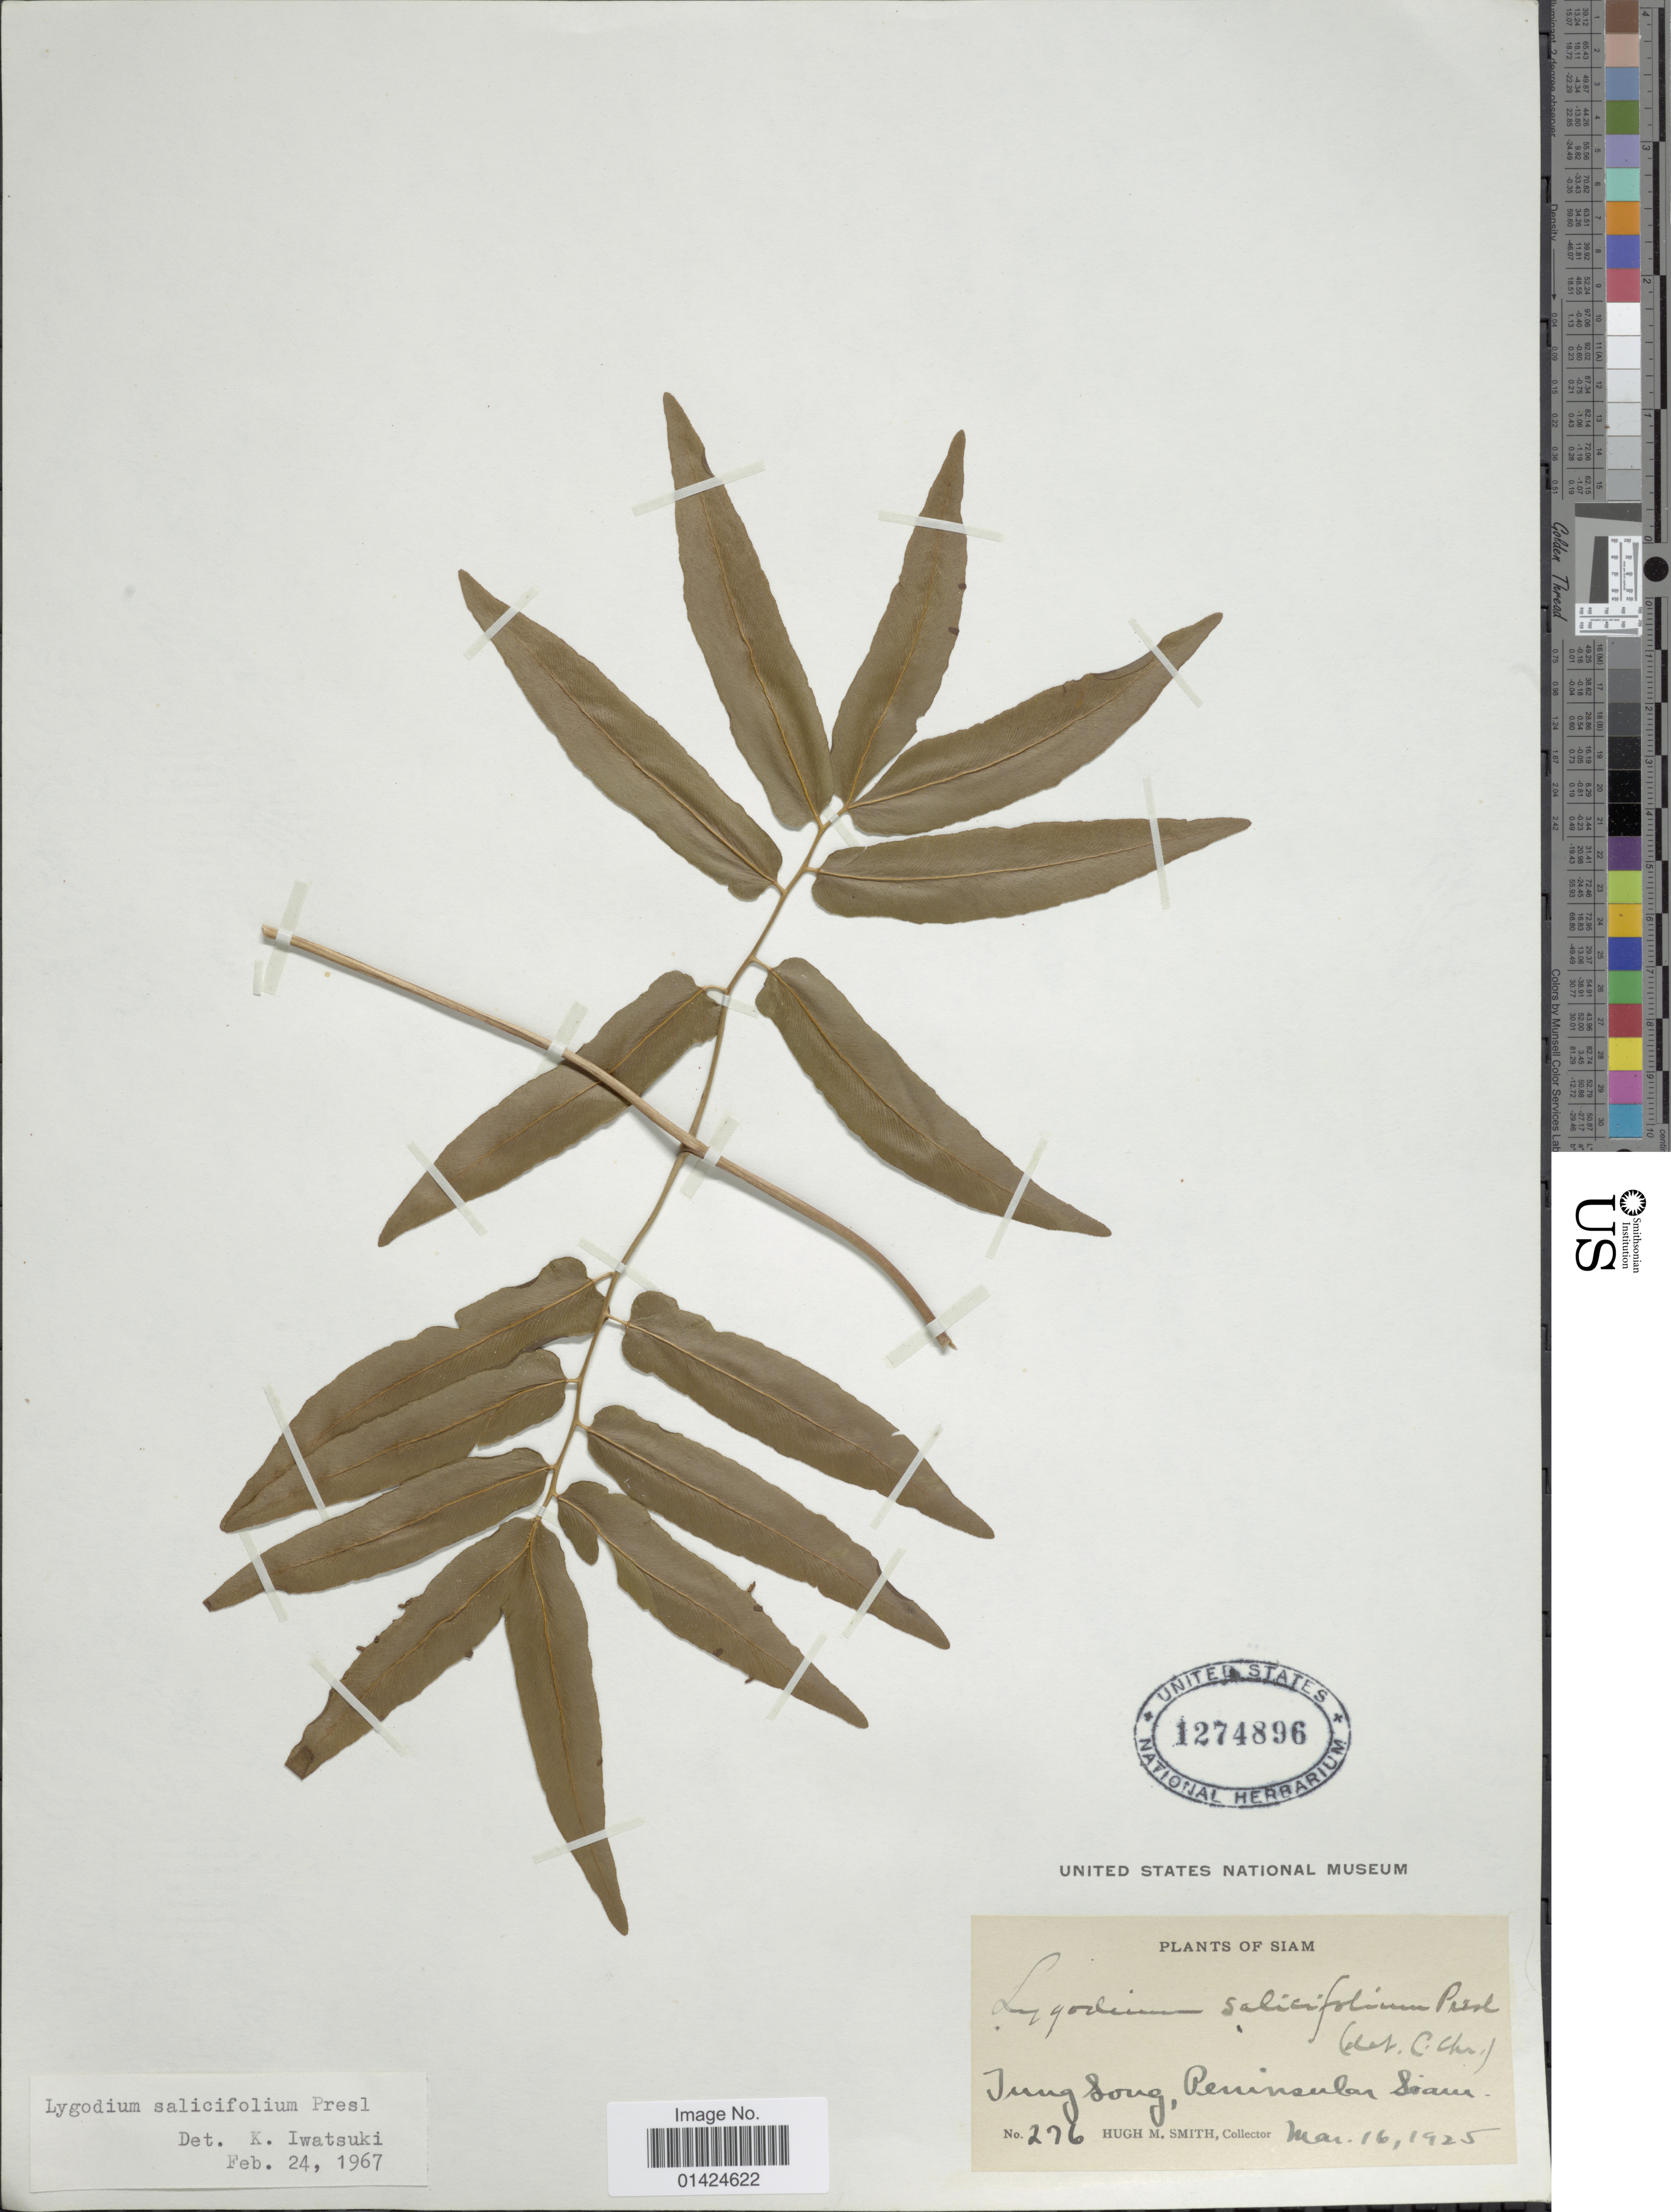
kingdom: Plantae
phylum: Tracheophyta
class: Polypodiopsida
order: Schizaeales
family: Lygodiaceae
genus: Lygodium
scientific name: Lygodium sailcifolium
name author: C. Presl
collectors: H. M. Smith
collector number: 276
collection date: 1925-03-16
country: Thailand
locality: Jung Song, Peninsula Siam.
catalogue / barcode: US 1274896